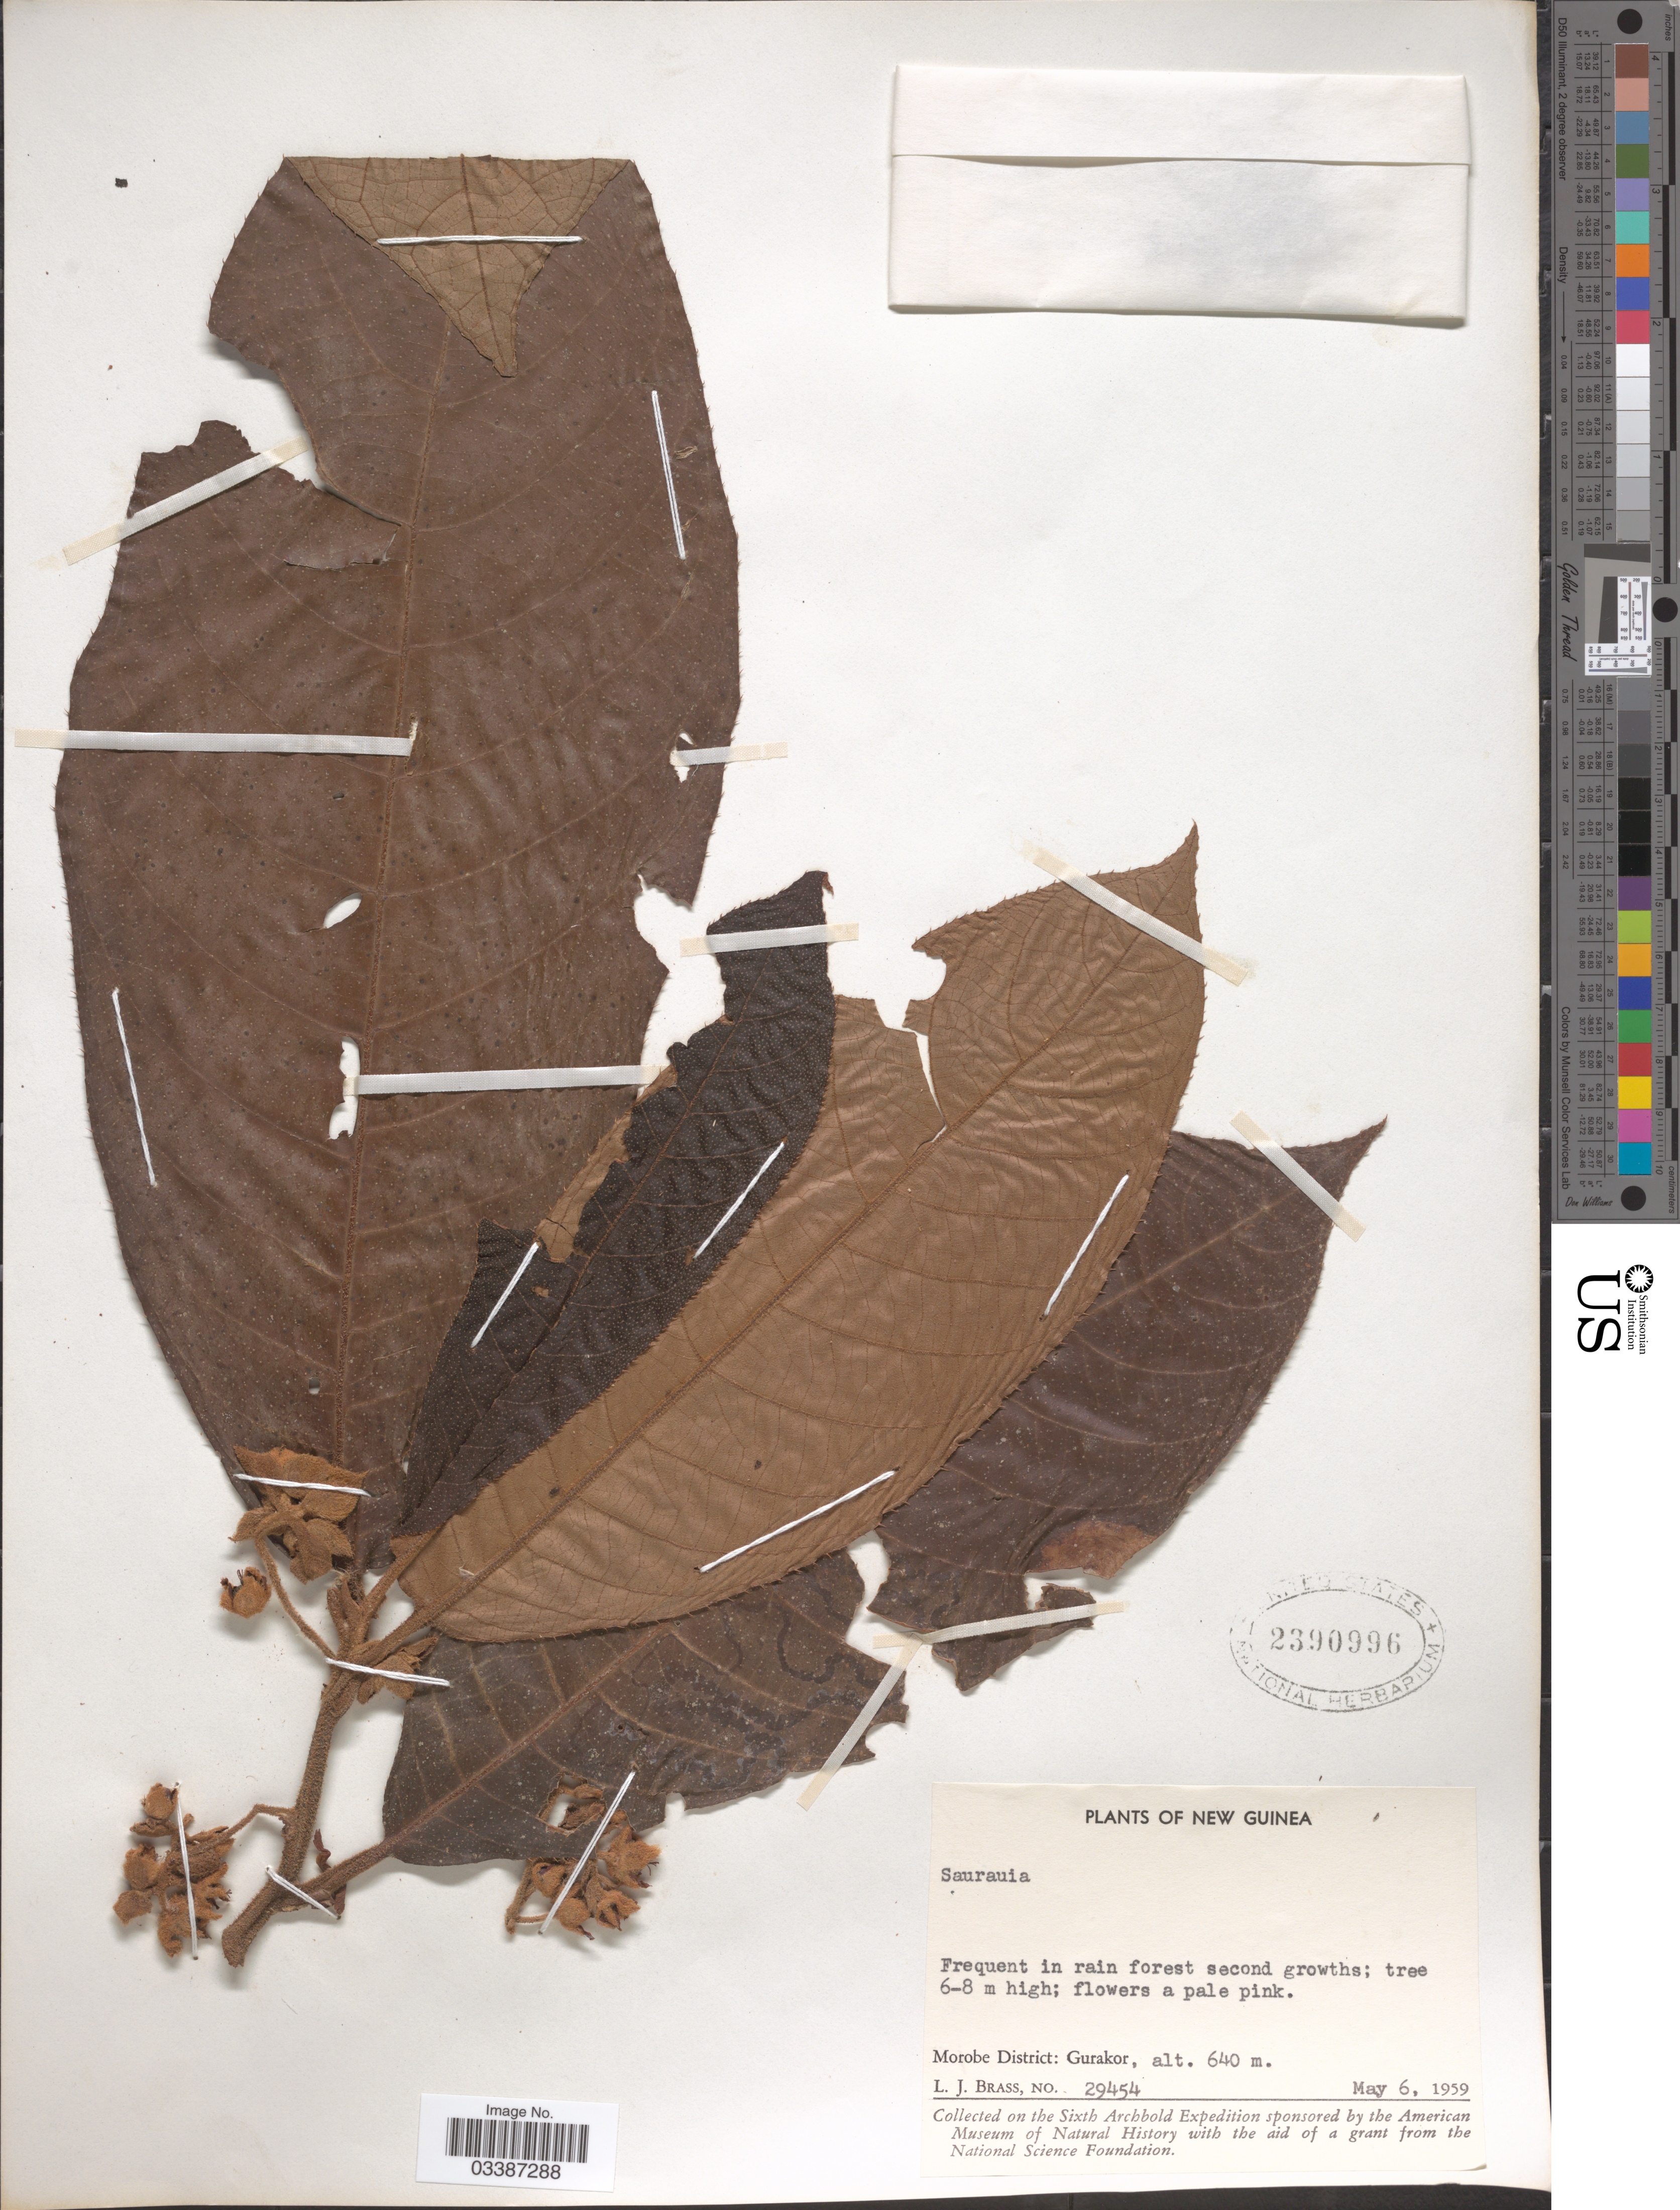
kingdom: Plantae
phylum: Tracheophyta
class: Magnoliopsida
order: Ericales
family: Actinidiaceae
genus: Saurauia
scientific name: Saurauia sp.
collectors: L. J. Brass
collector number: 29454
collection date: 1959-05-06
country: Papua New Guinea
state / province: Morobe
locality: New Guinea. Morobe District: Gurakor.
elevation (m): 640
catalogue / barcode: US 2390996